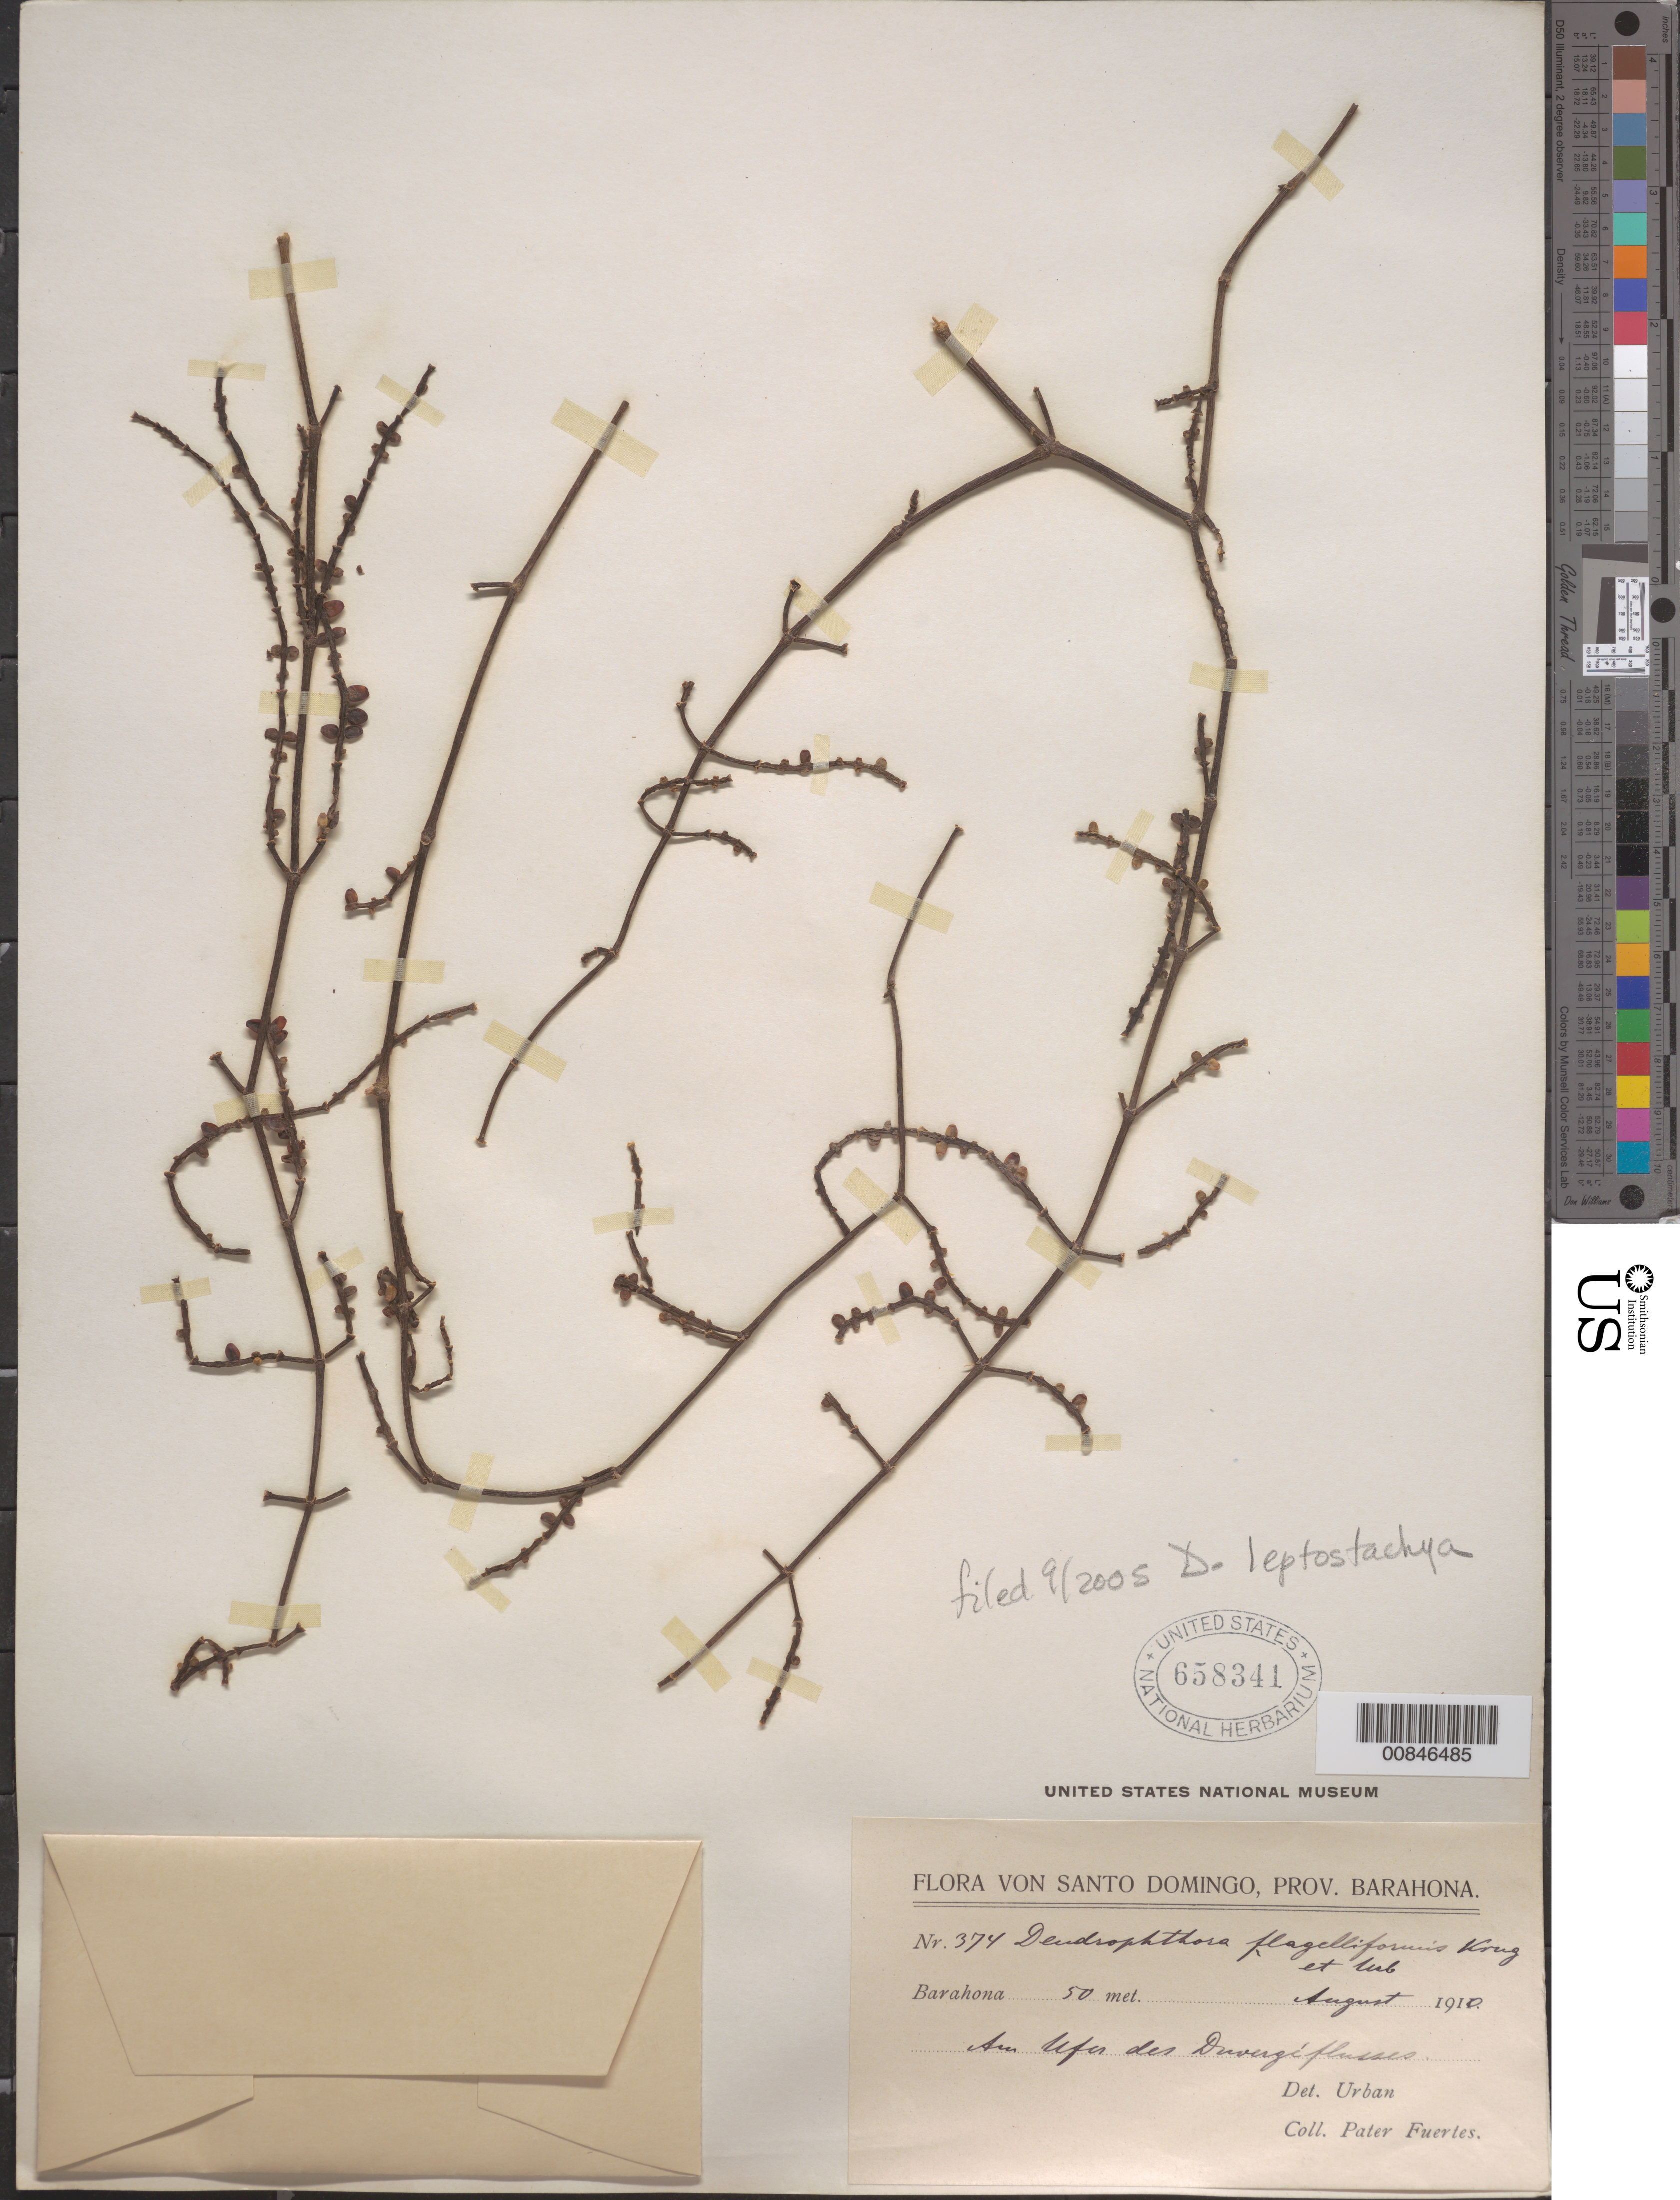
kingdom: Plantae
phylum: Tracheophyta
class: Magnoliopsida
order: Santalales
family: Viscaceae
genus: Dendrophthora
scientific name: Dendrophthora flagelliformis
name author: (Lam.) Krug & Urb.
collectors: M. D. Fuertes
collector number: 374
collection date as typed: Aug 1910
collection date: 1910-08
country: Dominican Republic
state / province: Barahona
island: Hispaniola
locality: Barahona.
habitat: Am Ufer des Duvergé flusses.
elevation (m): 50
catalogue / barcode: US 658341